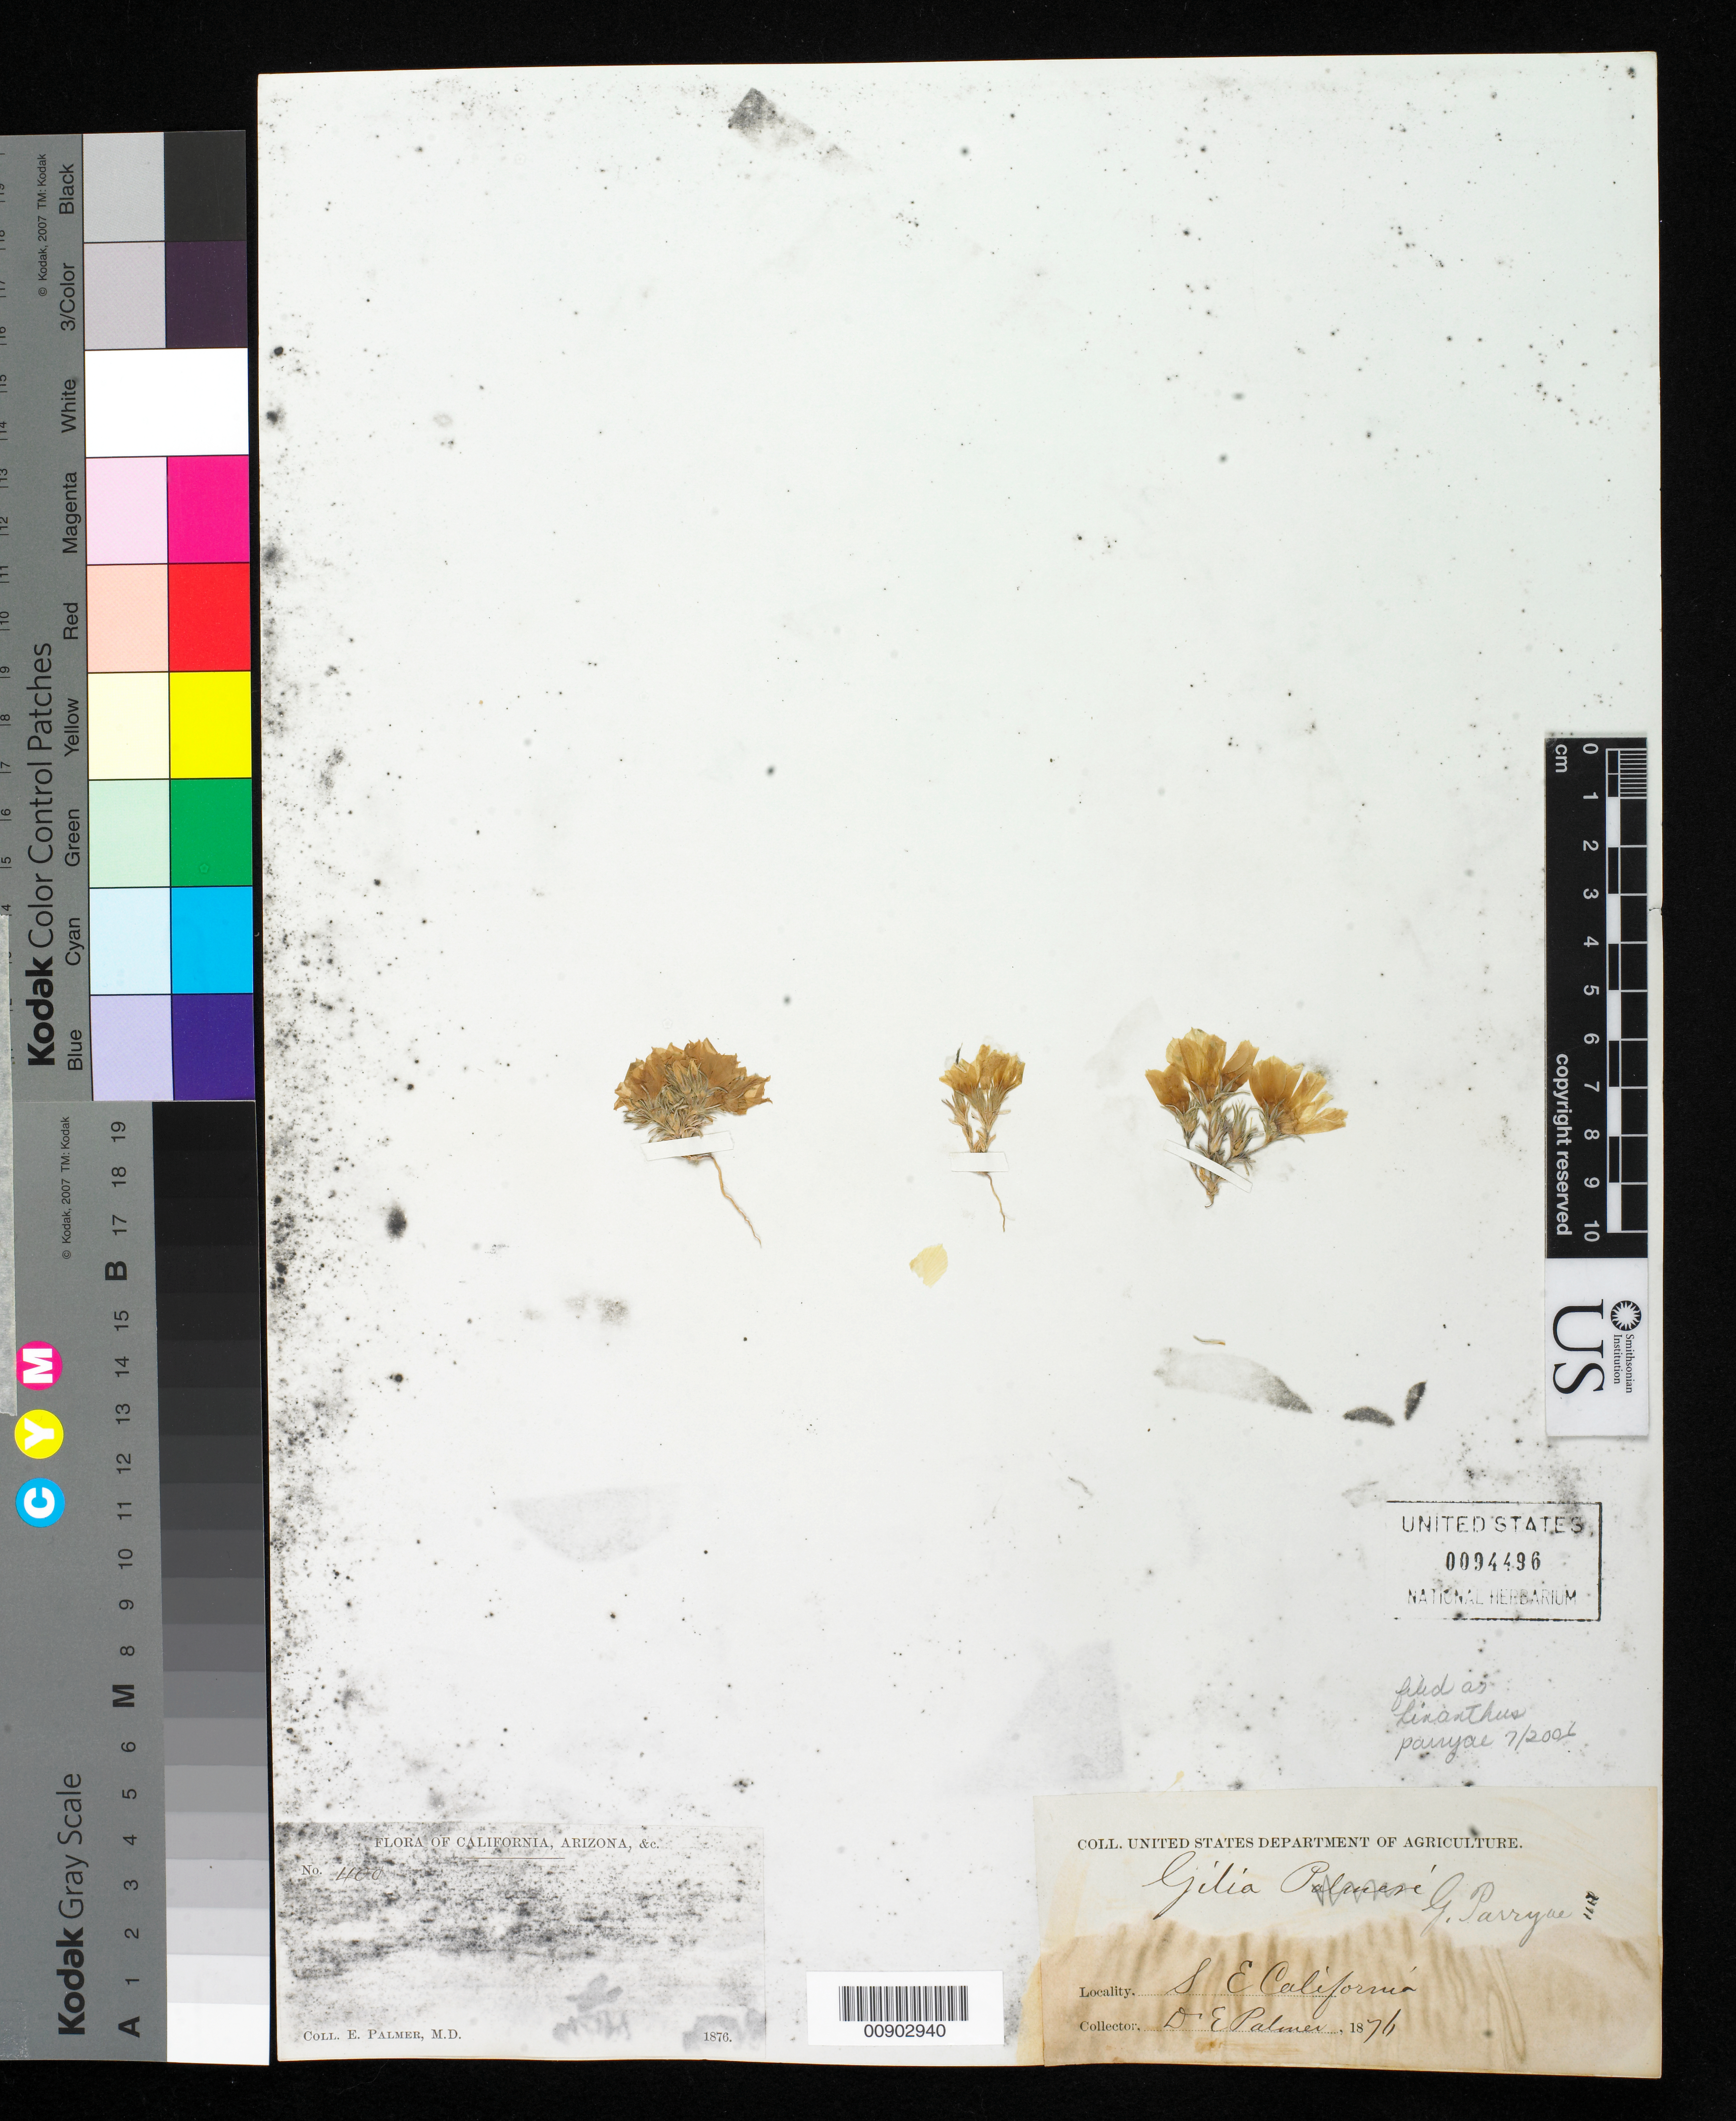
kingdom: Plantae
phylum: Tracheophyta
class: Magnoliopsida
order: Ericales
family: Polemoniaceae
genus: Linanthus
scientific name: Linanthus parryae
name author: (A. Gray) Greene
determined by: Strong, Mark T., (BOT), Smithsonian Institution - National Museum of Natural History (UNITED STATES)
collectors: E. Palmer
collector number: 400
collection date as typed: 1876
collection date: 1876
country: United States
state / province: California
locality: SE California.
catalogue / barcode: US 94496